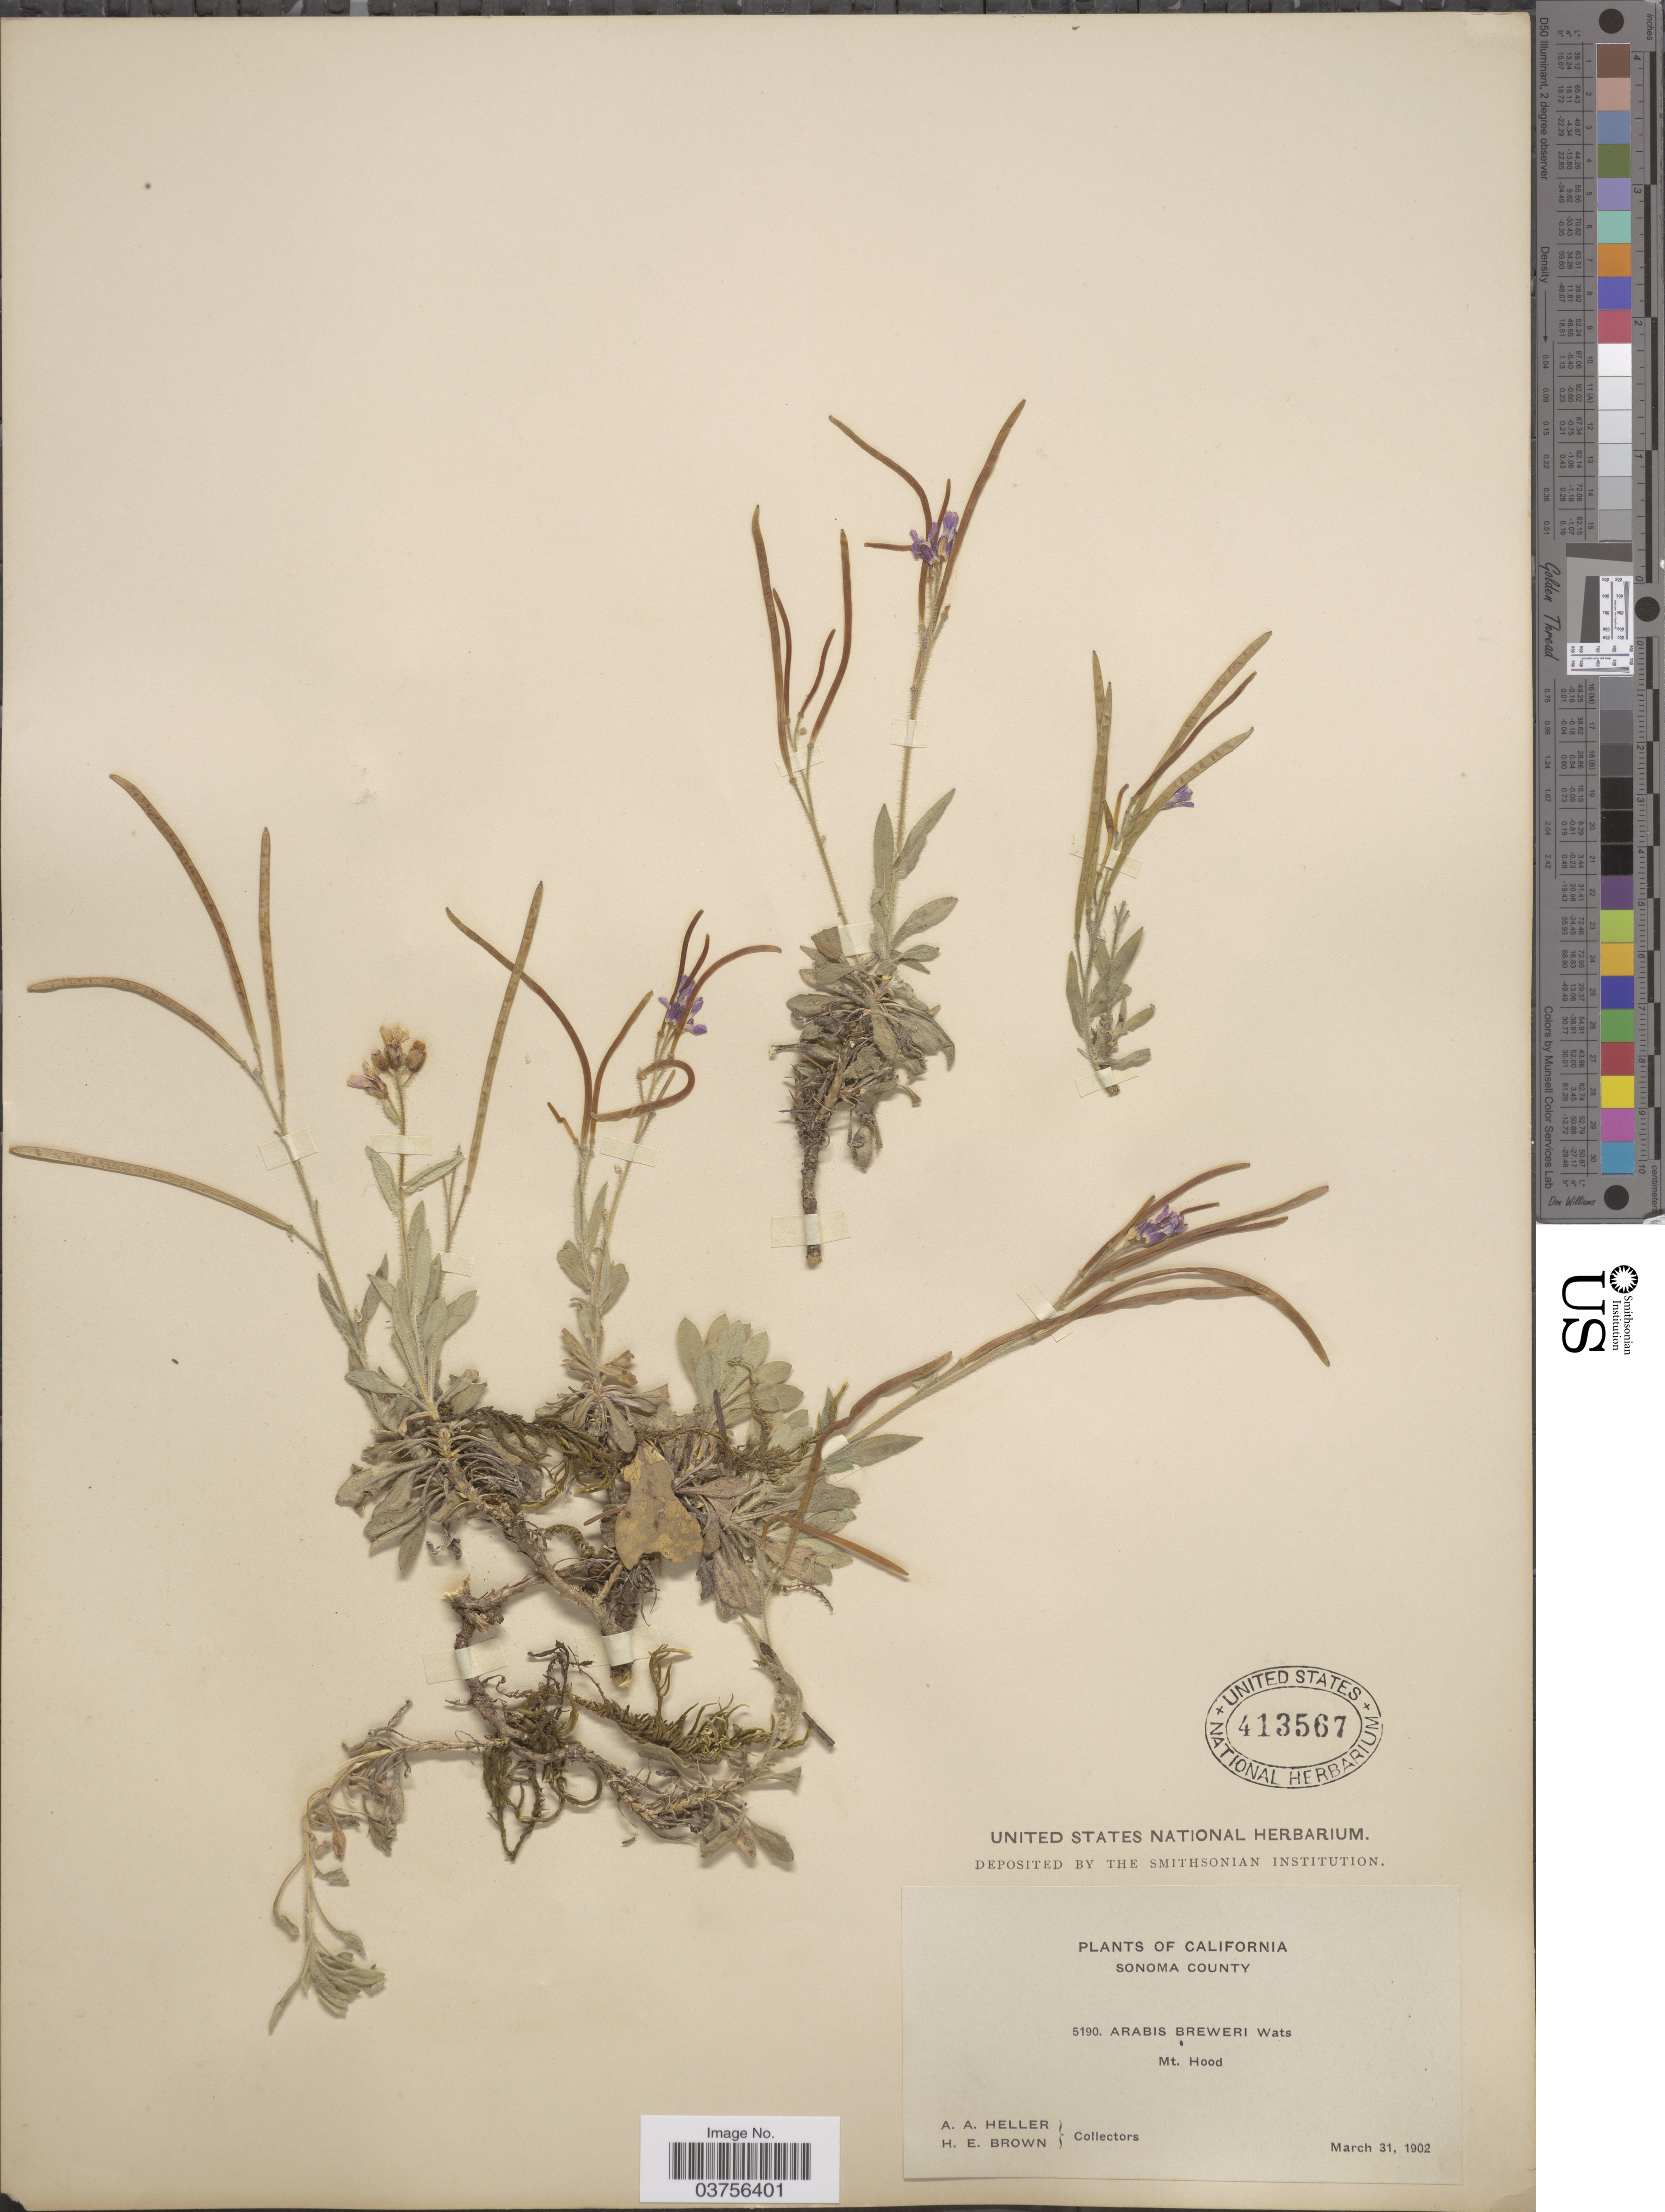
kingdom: Plantae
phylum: Tracheophyta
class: Magnoliopsida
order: Brassicales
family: Brassicaceae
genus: Arabis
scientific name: Arabis breweri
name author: S. Watson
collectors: A. A. Heller & H. E. Brown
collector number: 5190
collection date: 1902-03-31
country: United States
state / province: California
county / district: Sonoma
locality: Sonoma County. Mt. Hood.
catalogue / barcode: US 413567